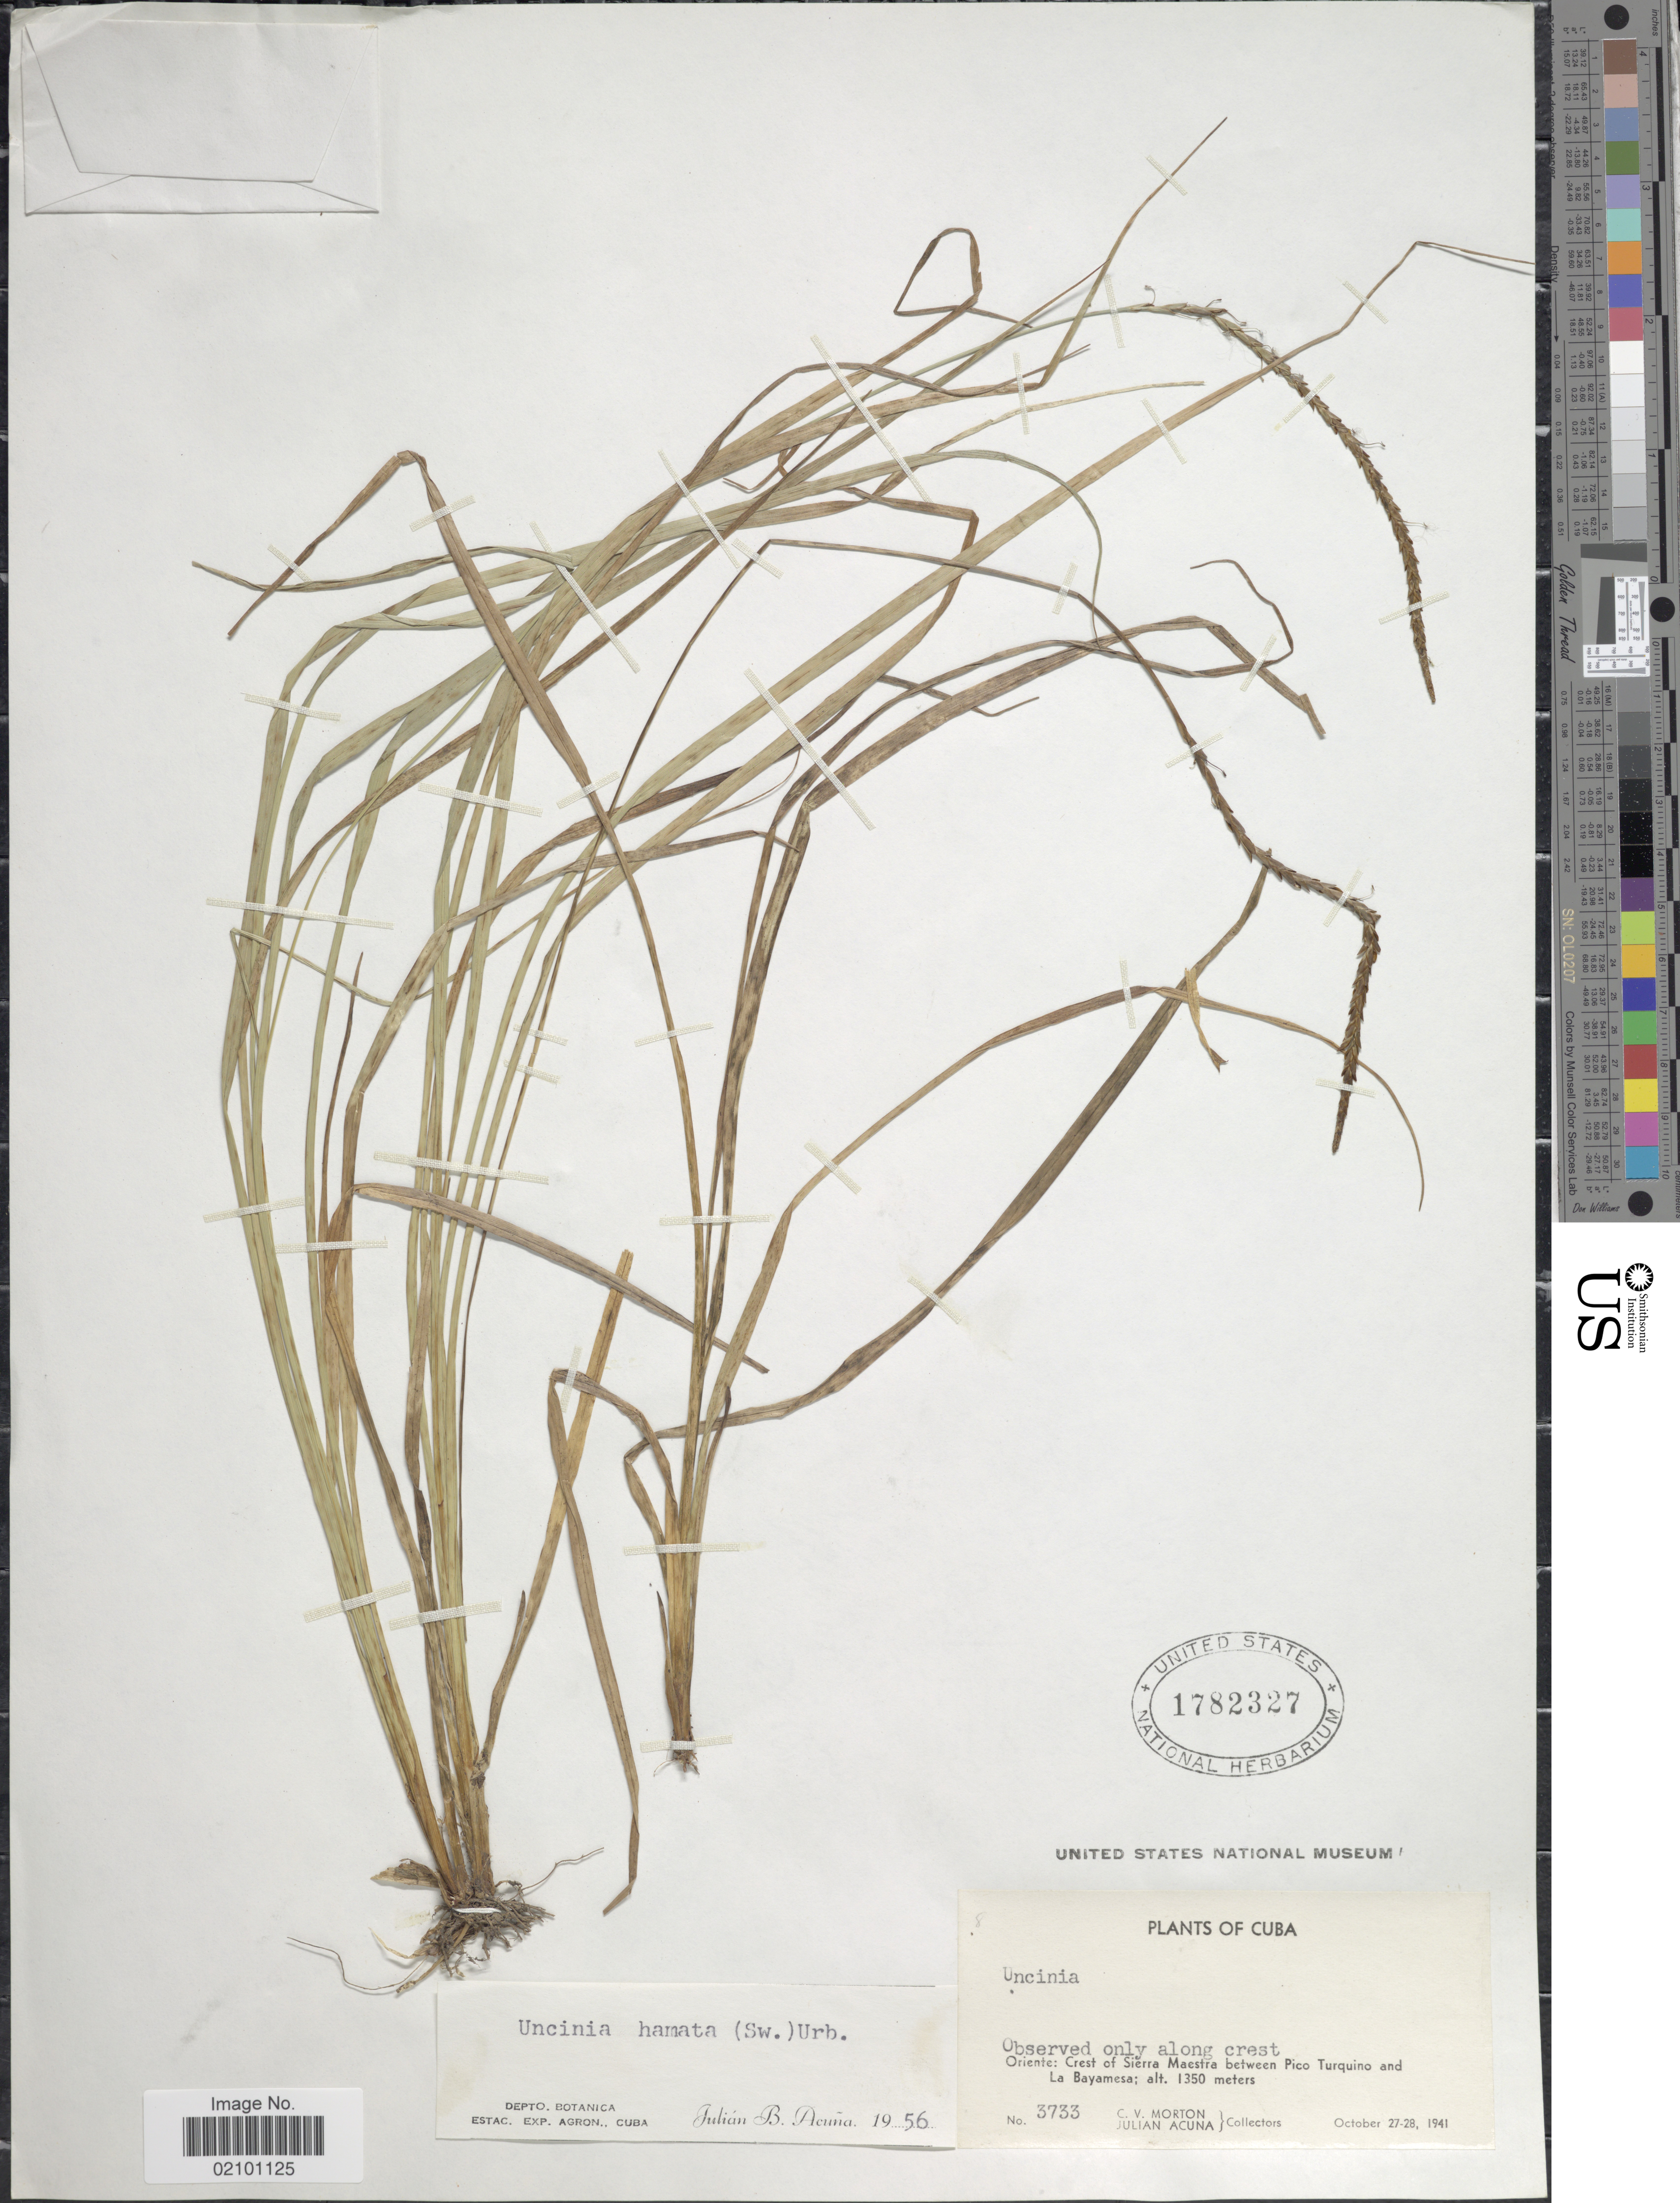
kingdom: Plantae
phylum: Tracheophyta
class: Liliopsida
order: Poales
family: Cyperaceae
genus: Carex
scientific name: Carex hamata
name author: Sw.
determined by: Strong, M. T., (US), Smithsonian Institution - National Museum of Natural History (UNITED STATES)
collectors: C. V. Morton & J. B. Acuña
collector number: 3733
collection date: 1941-10-27/1941-10-28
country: Cuba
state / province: Oriente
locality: Crest of Sierra Maestra between Pico Turquino and La Bayamesa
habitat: Observed only along crest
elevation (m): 1350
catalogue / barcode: US 1782327